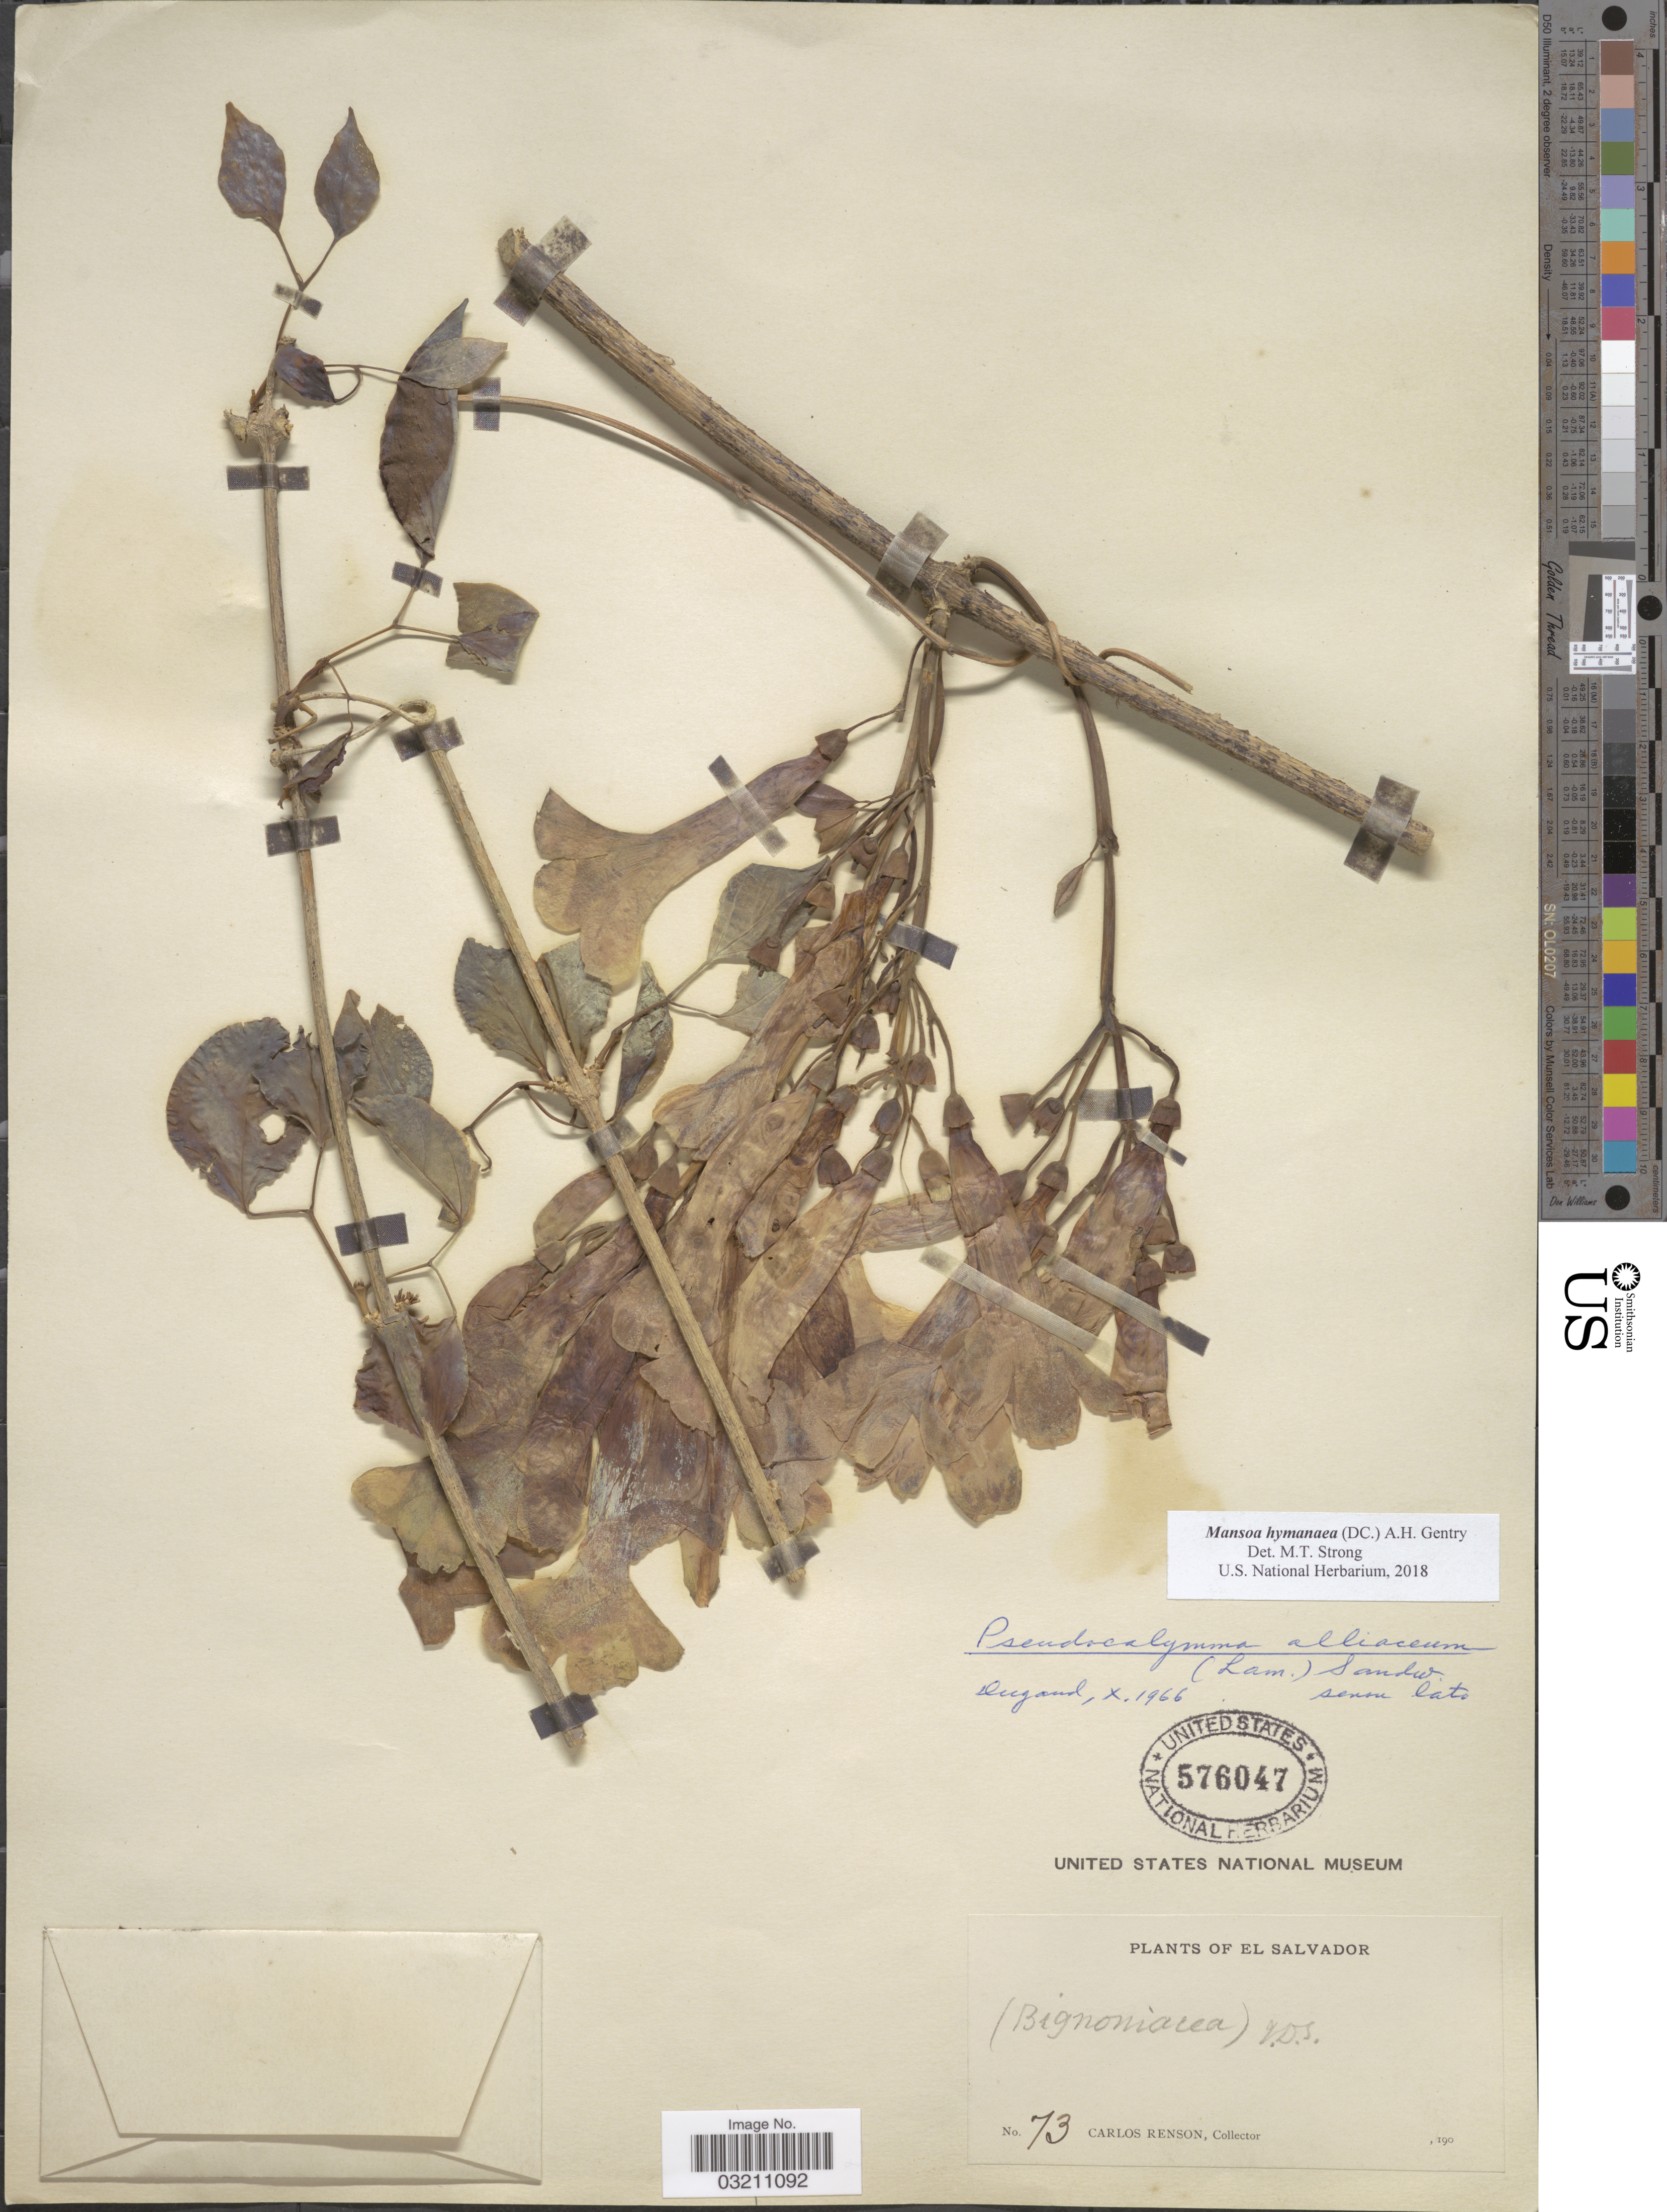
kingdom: Plantae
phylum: Tracheophyta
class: Magnoliopsida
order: Lamiales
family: Bignoniaceae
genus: Mansoa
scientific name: Mansoa hymenaea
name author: (DC.) A.H. Gentry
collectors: C. Renson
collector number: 73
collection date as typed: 190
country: El Salvador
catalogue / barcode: US 576047